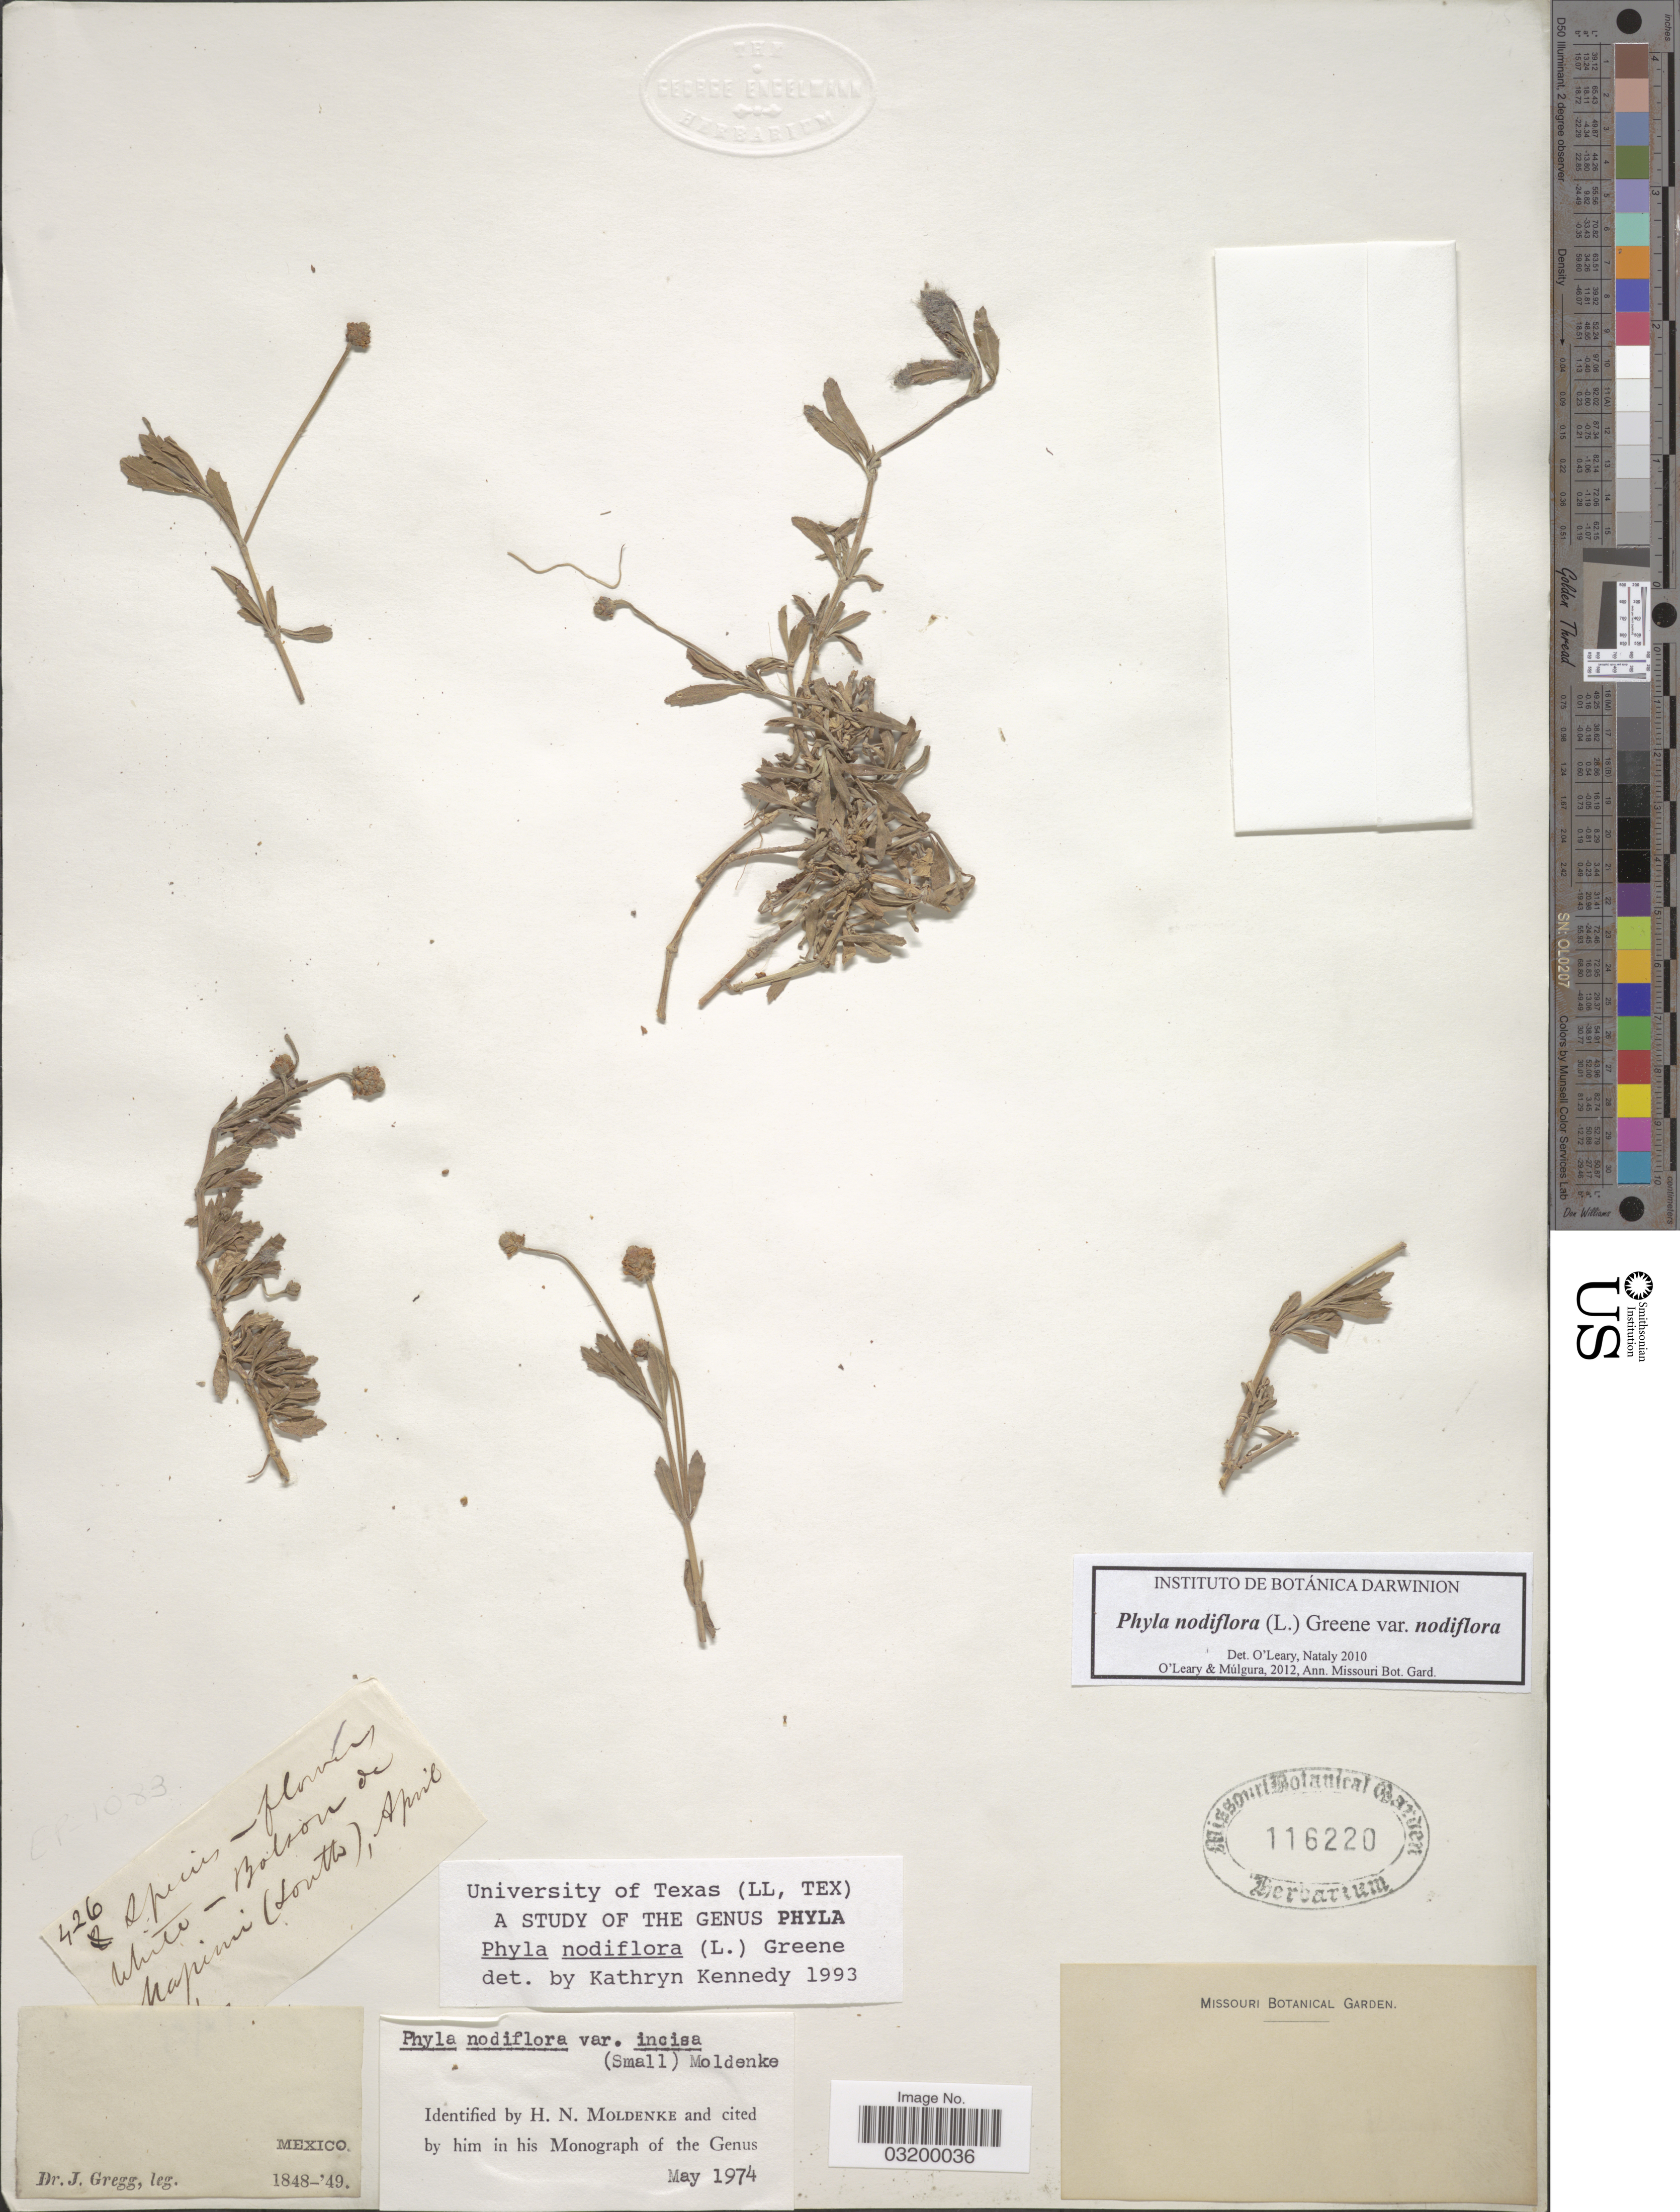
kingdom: Plantae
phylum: Tracheophyta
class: Magnoliopsida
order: Lamiales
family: Verbenaceae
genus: Phyla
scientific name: Phyla nodiflora var. nodiflora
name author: (L.) Greene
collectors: J. Gregg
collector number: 426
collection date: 1848-04/1849-04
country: Mexico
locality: Bolson de Mapimi (South).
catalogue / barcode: US 116220